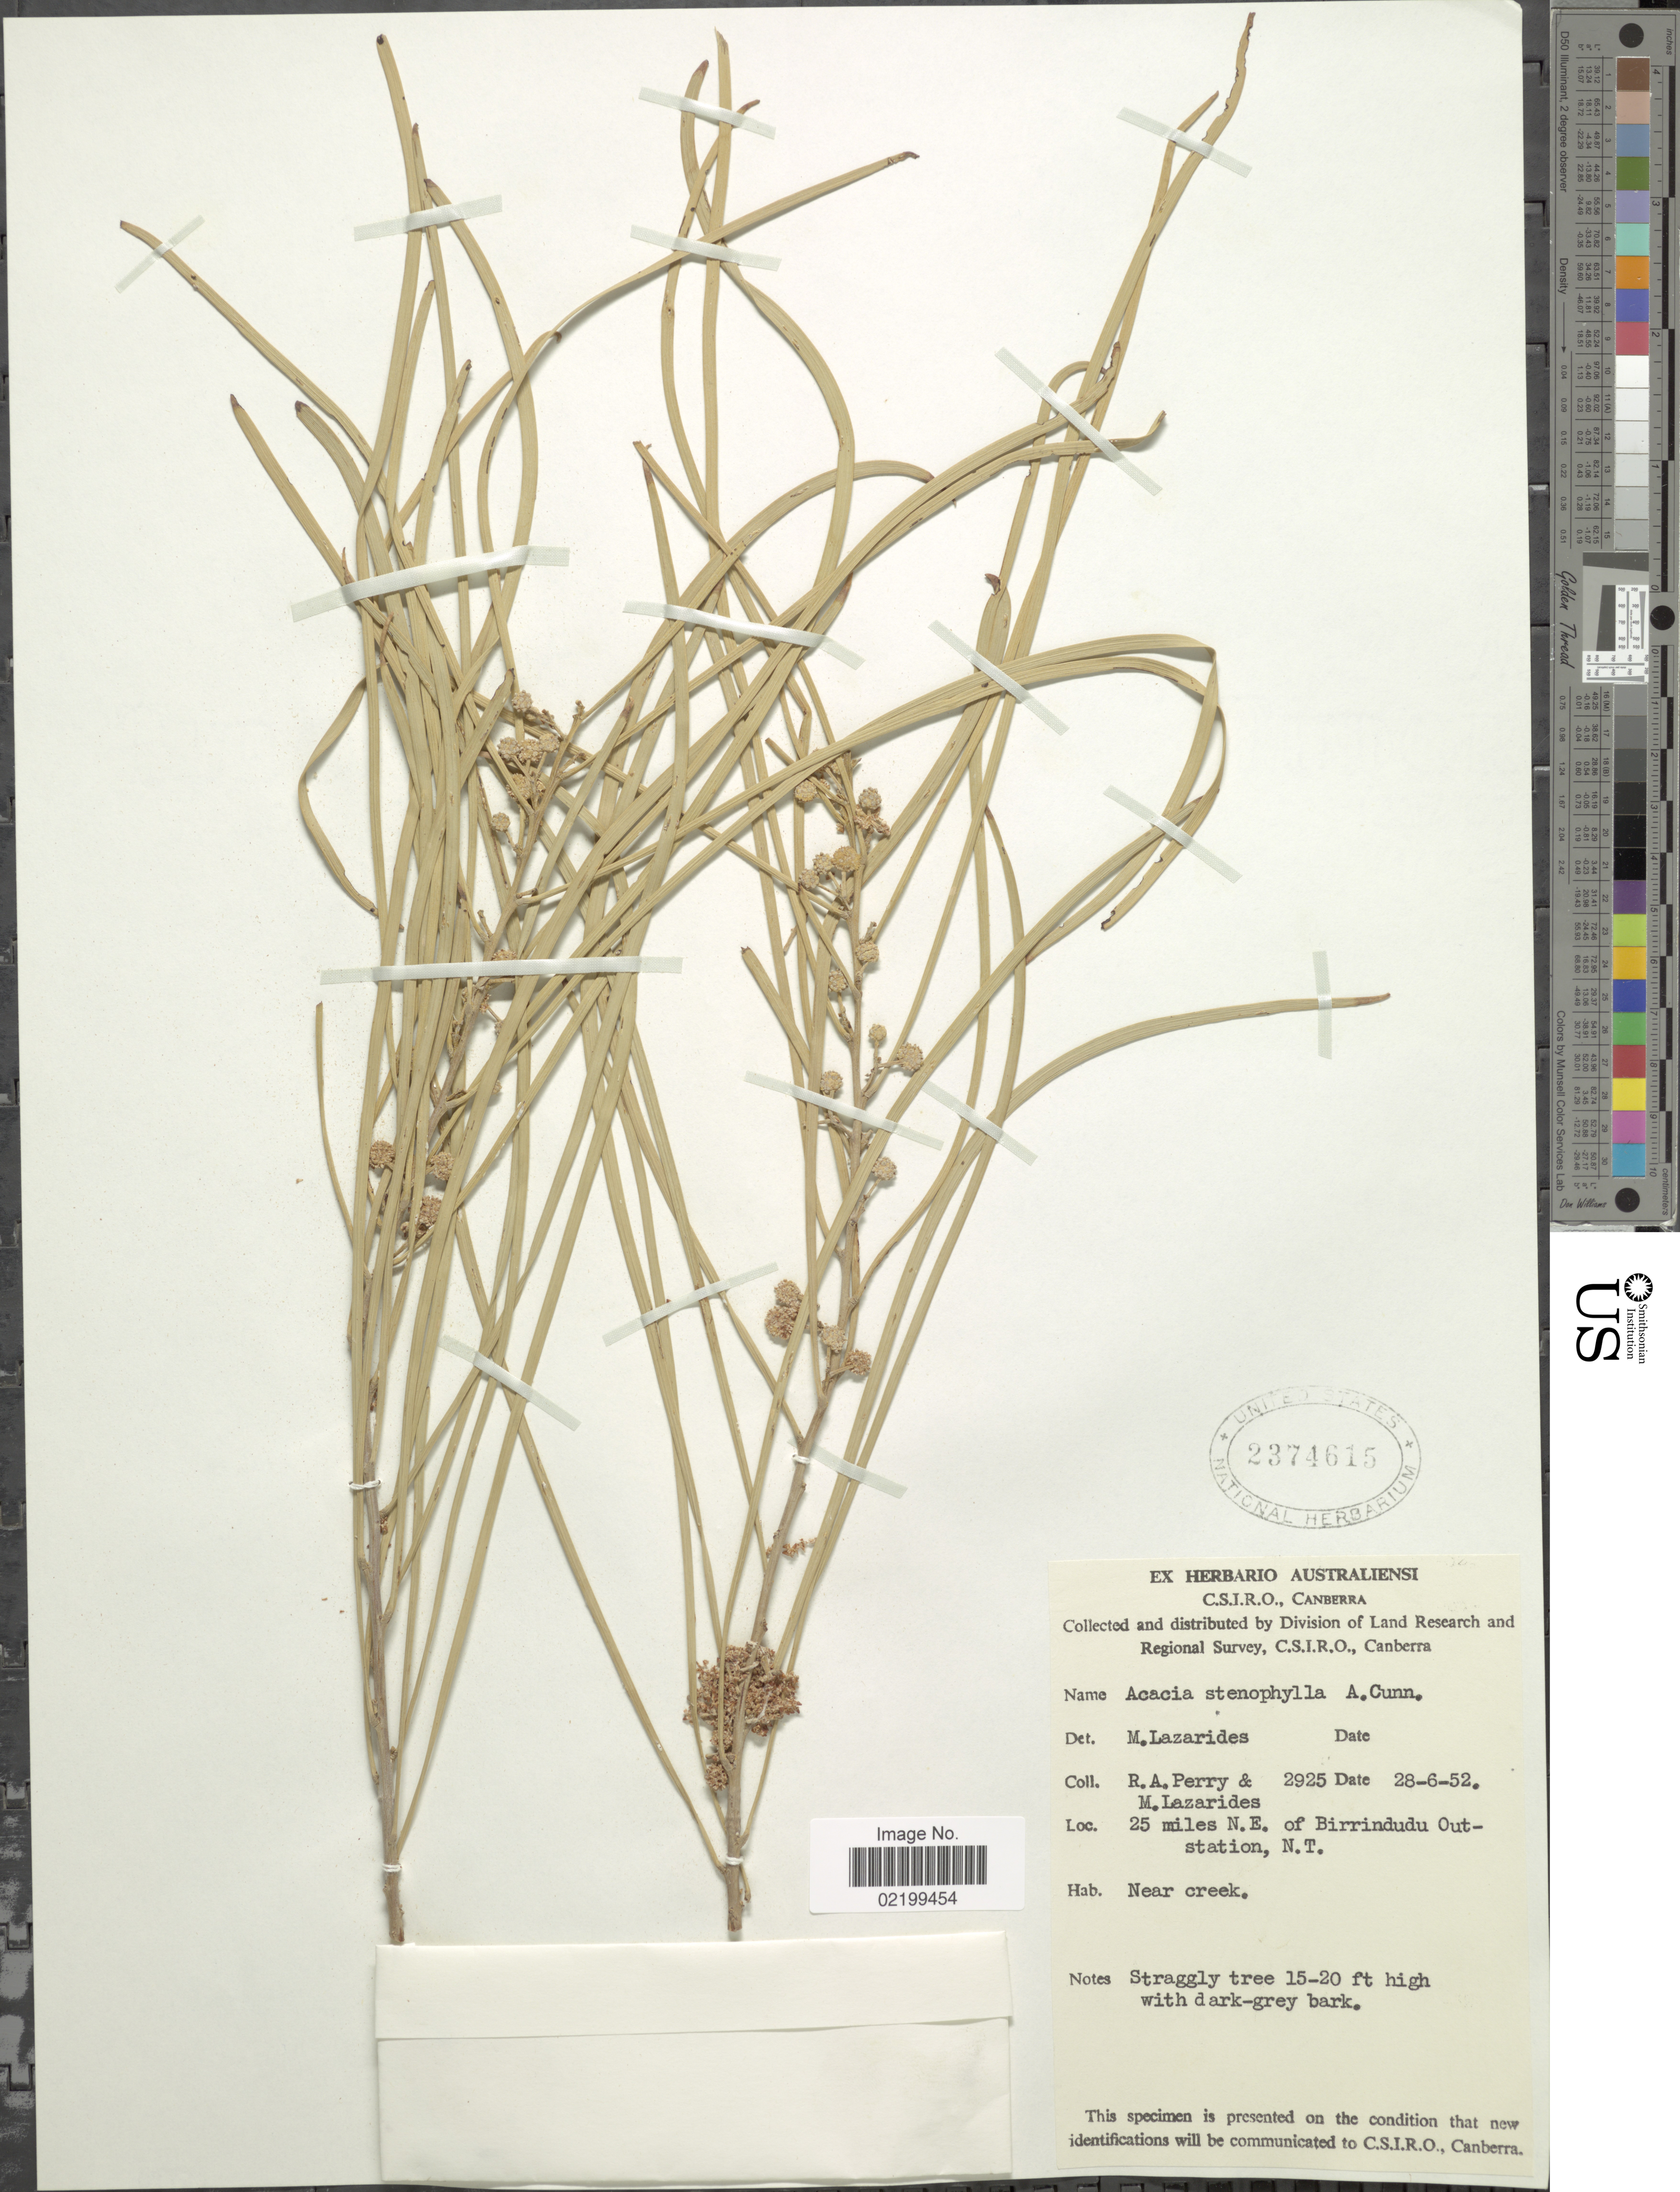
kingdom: Plantae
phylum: Tracheophyta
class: Magnoliopsida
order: Fabales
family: Fabaceae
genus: Acacia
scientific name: Acacia stenophylla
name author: Benth.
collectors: Perry, R. A. & M. Lazarides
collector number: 2925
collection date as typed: Transcribed d/m/y: 28/6/52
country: Australia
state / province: Northern Territory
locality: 25 miles N.E. of Birrindudu Outstation, N.T.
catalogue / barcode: US 2374615